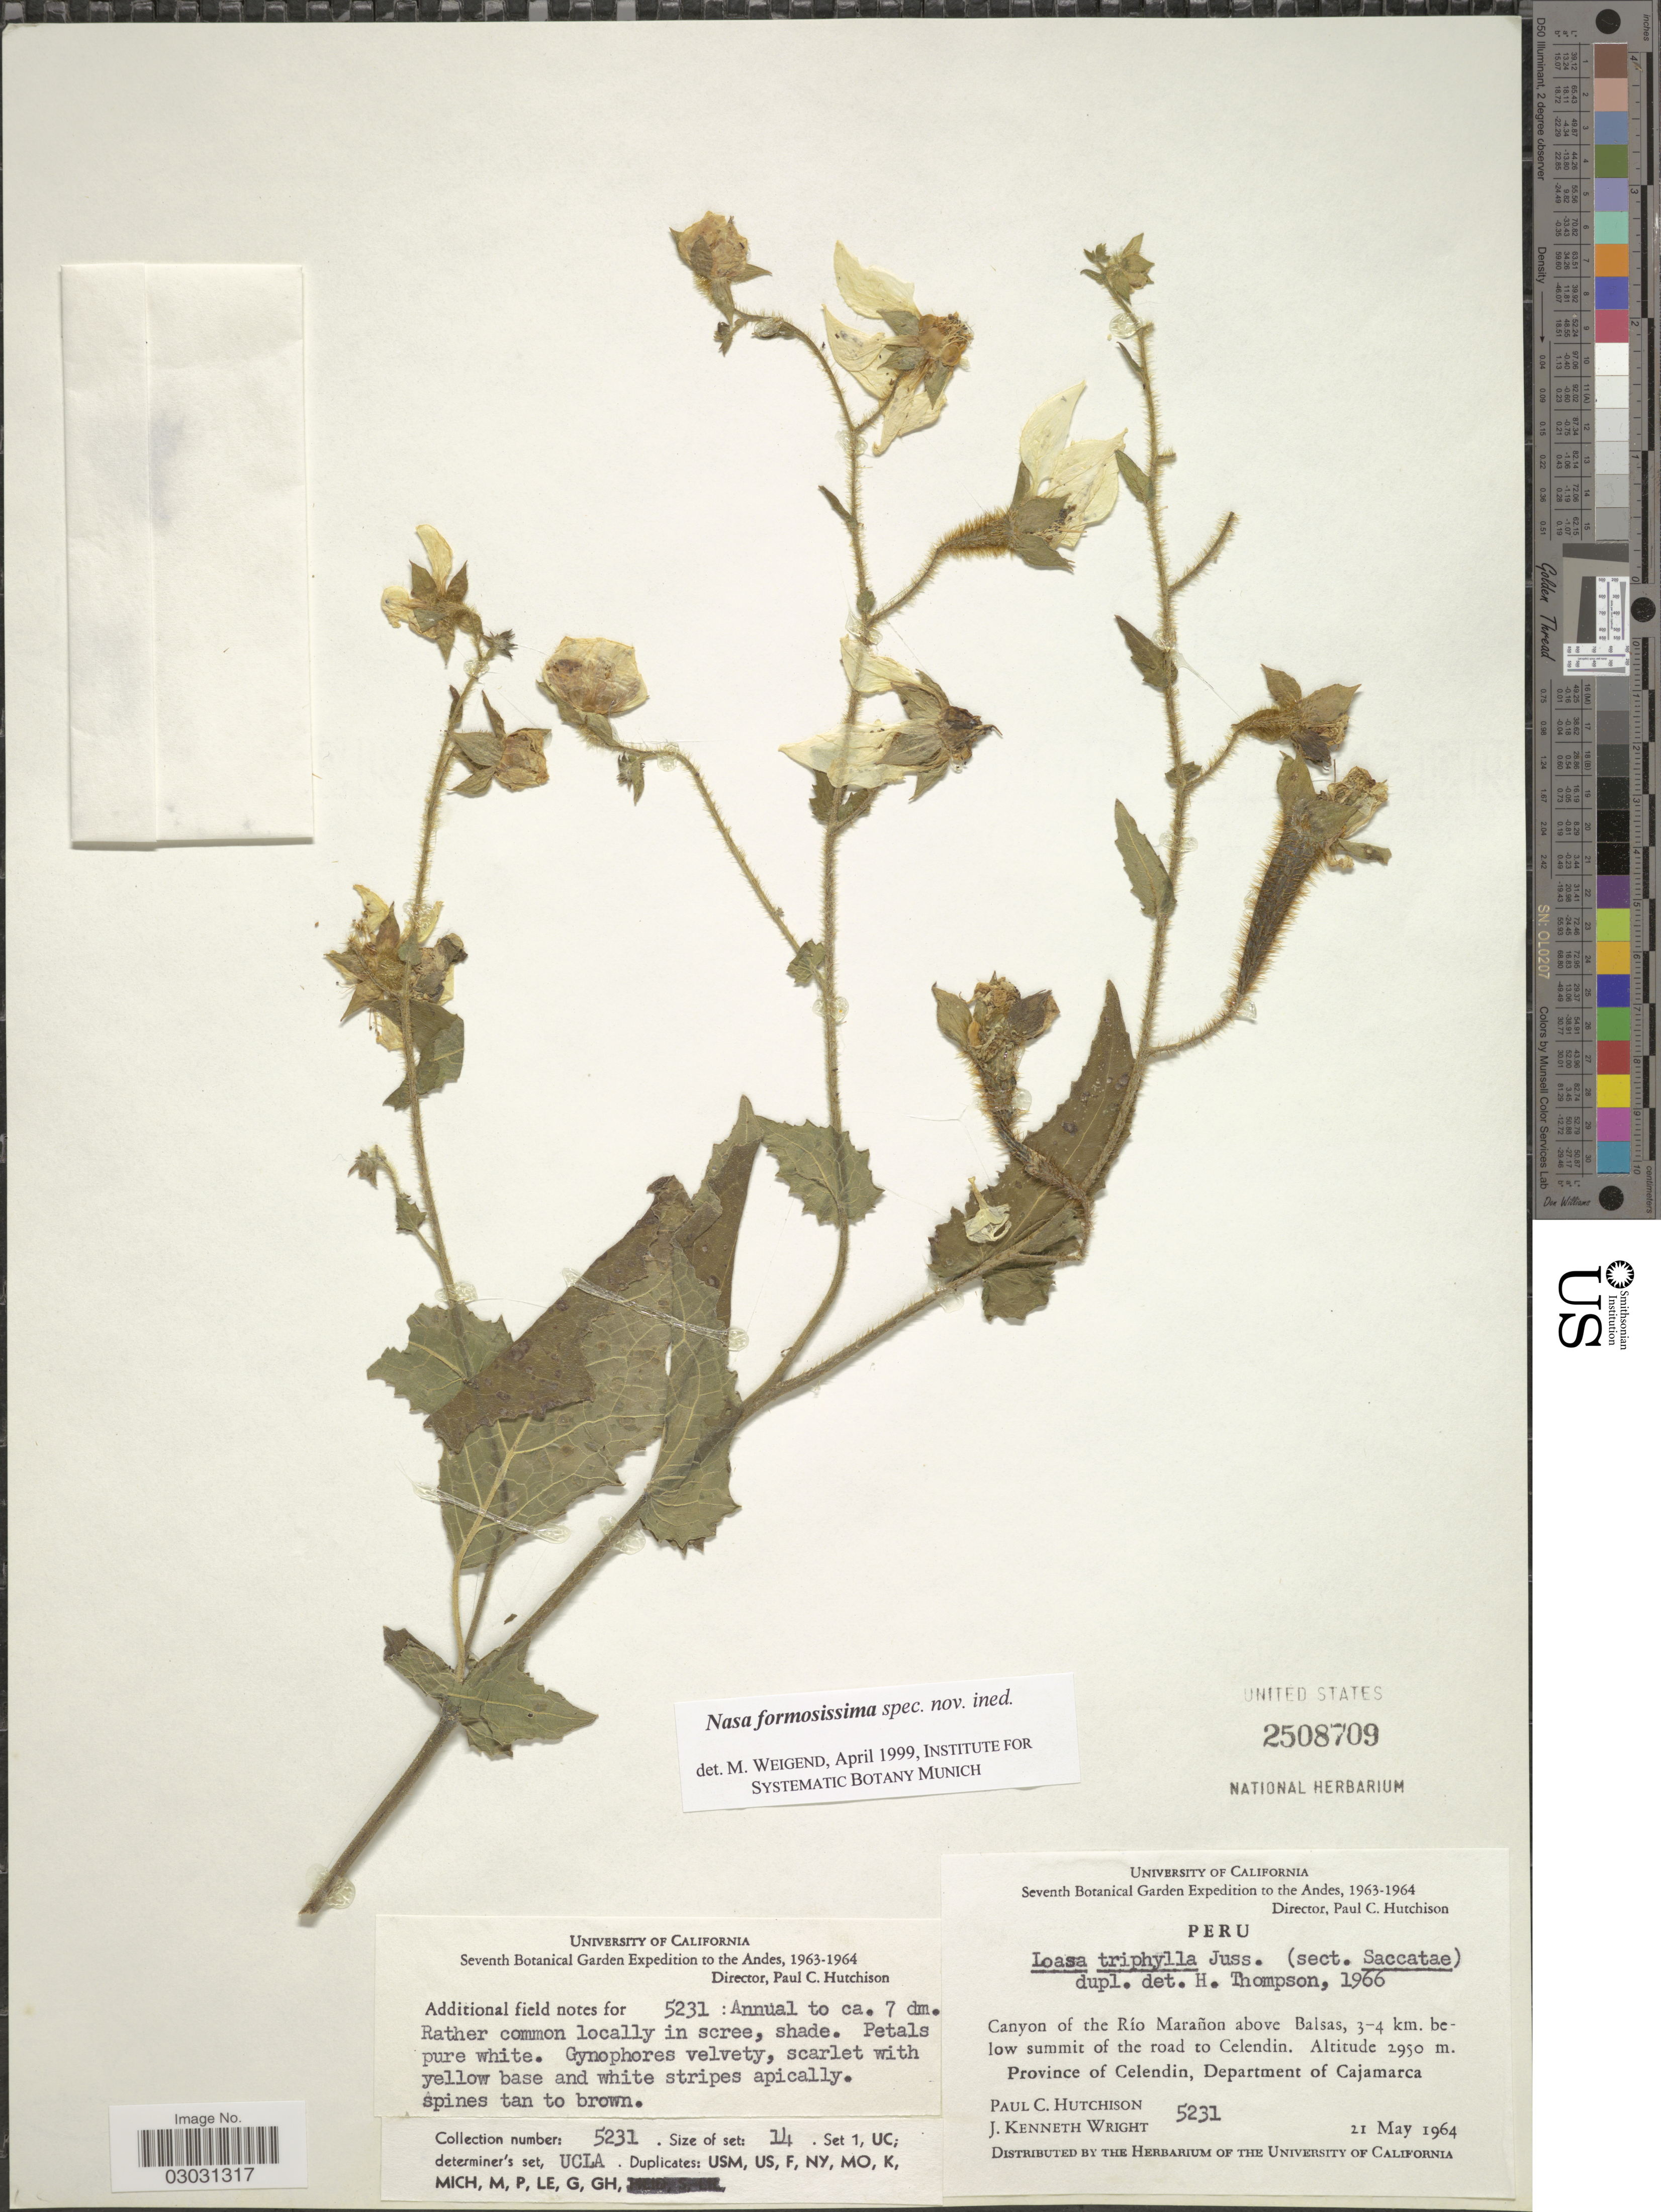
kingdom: Plantae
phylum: Tracheophyta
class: Magnoliopsida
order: Cornales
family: Loasaceae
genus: Nasa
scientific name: Nasa formosissima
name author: Weigend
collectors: P. C. Hutchison & J. K. Wright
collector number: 5231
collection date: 1964-05-21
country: Peru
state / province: Cajamarca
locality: The Andes, Canyon of the Río Marañon above Balsas, 3-4 km. below summit of the road to Celendin. Province of Celendin, Department of Cajamarca.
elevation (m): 2950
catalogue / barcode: US 2508709